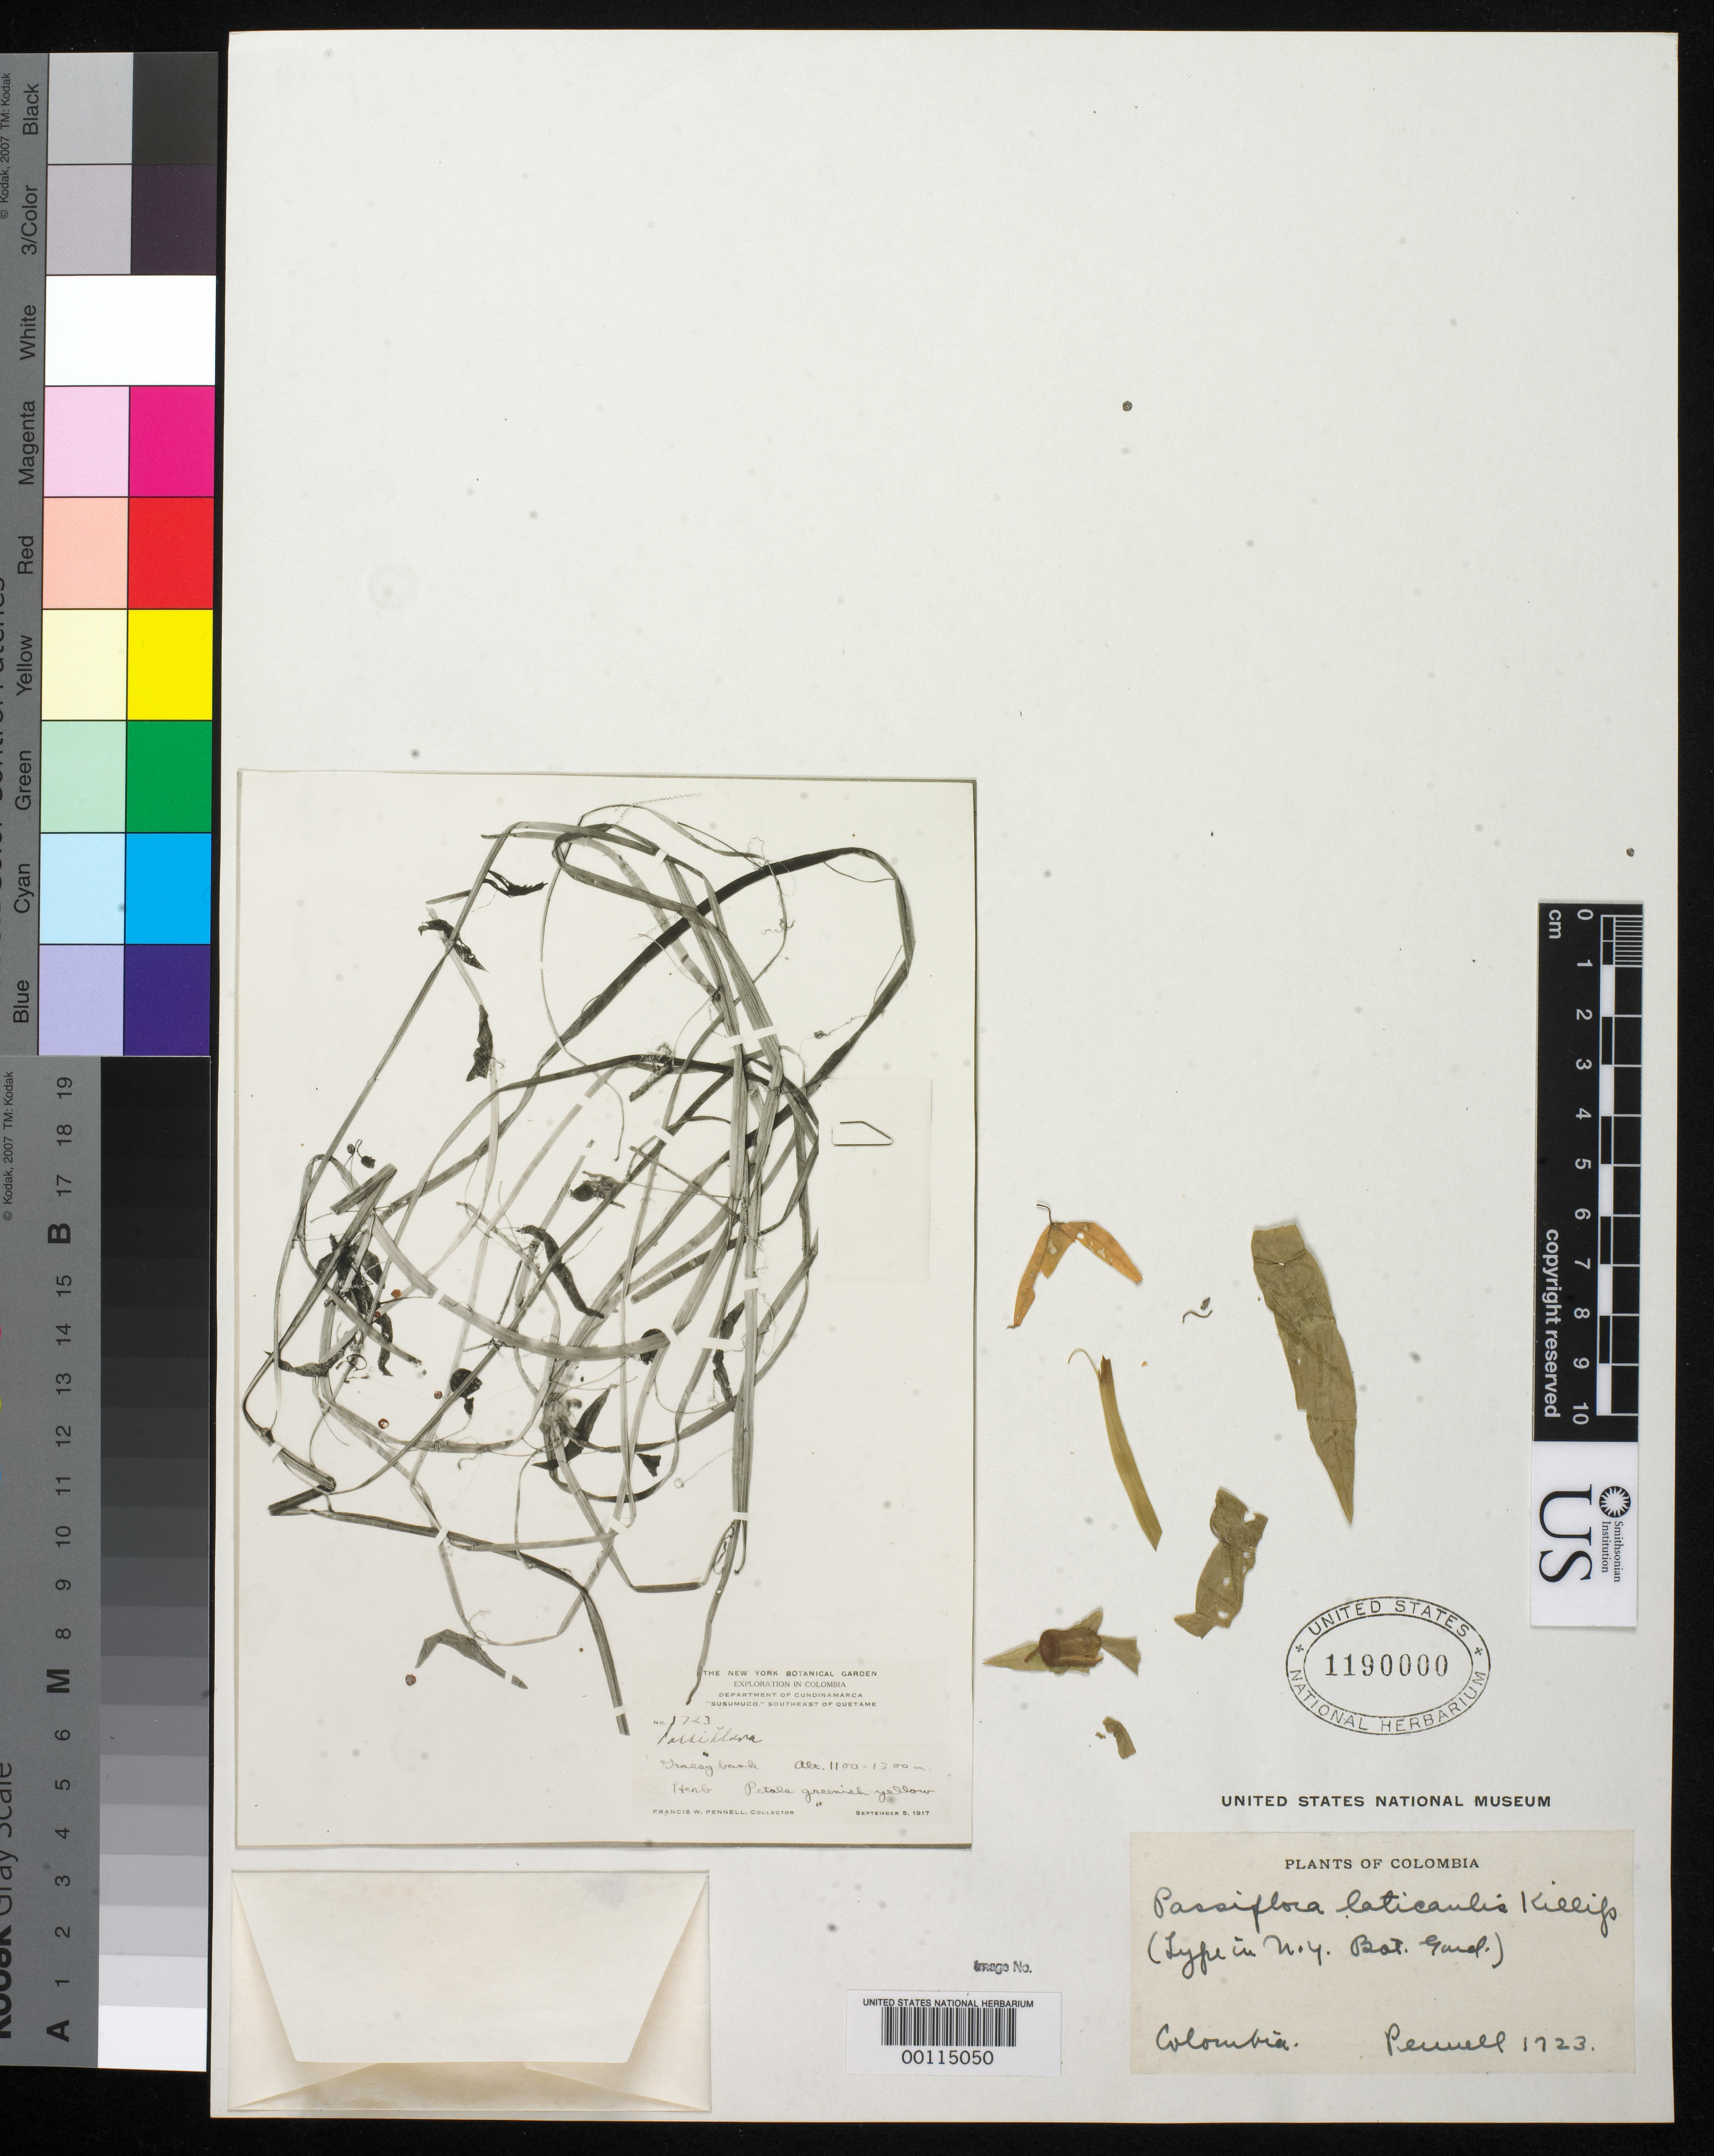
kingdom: Plantae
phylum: Tracheophyta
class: Magnoliopsida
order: Malpighiales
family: Passifloraceae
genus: Passiflora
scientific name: Passiflora laticaulis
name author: Killip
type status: Isotype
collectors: F. W. Pennell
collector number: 1723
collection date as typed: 05 Sep 1917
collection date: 1917-09-05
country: Colombia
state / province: Cundinamarca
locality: Near Susumuco, SE of Quetarne.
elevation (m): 1100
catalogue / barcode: US 1190000